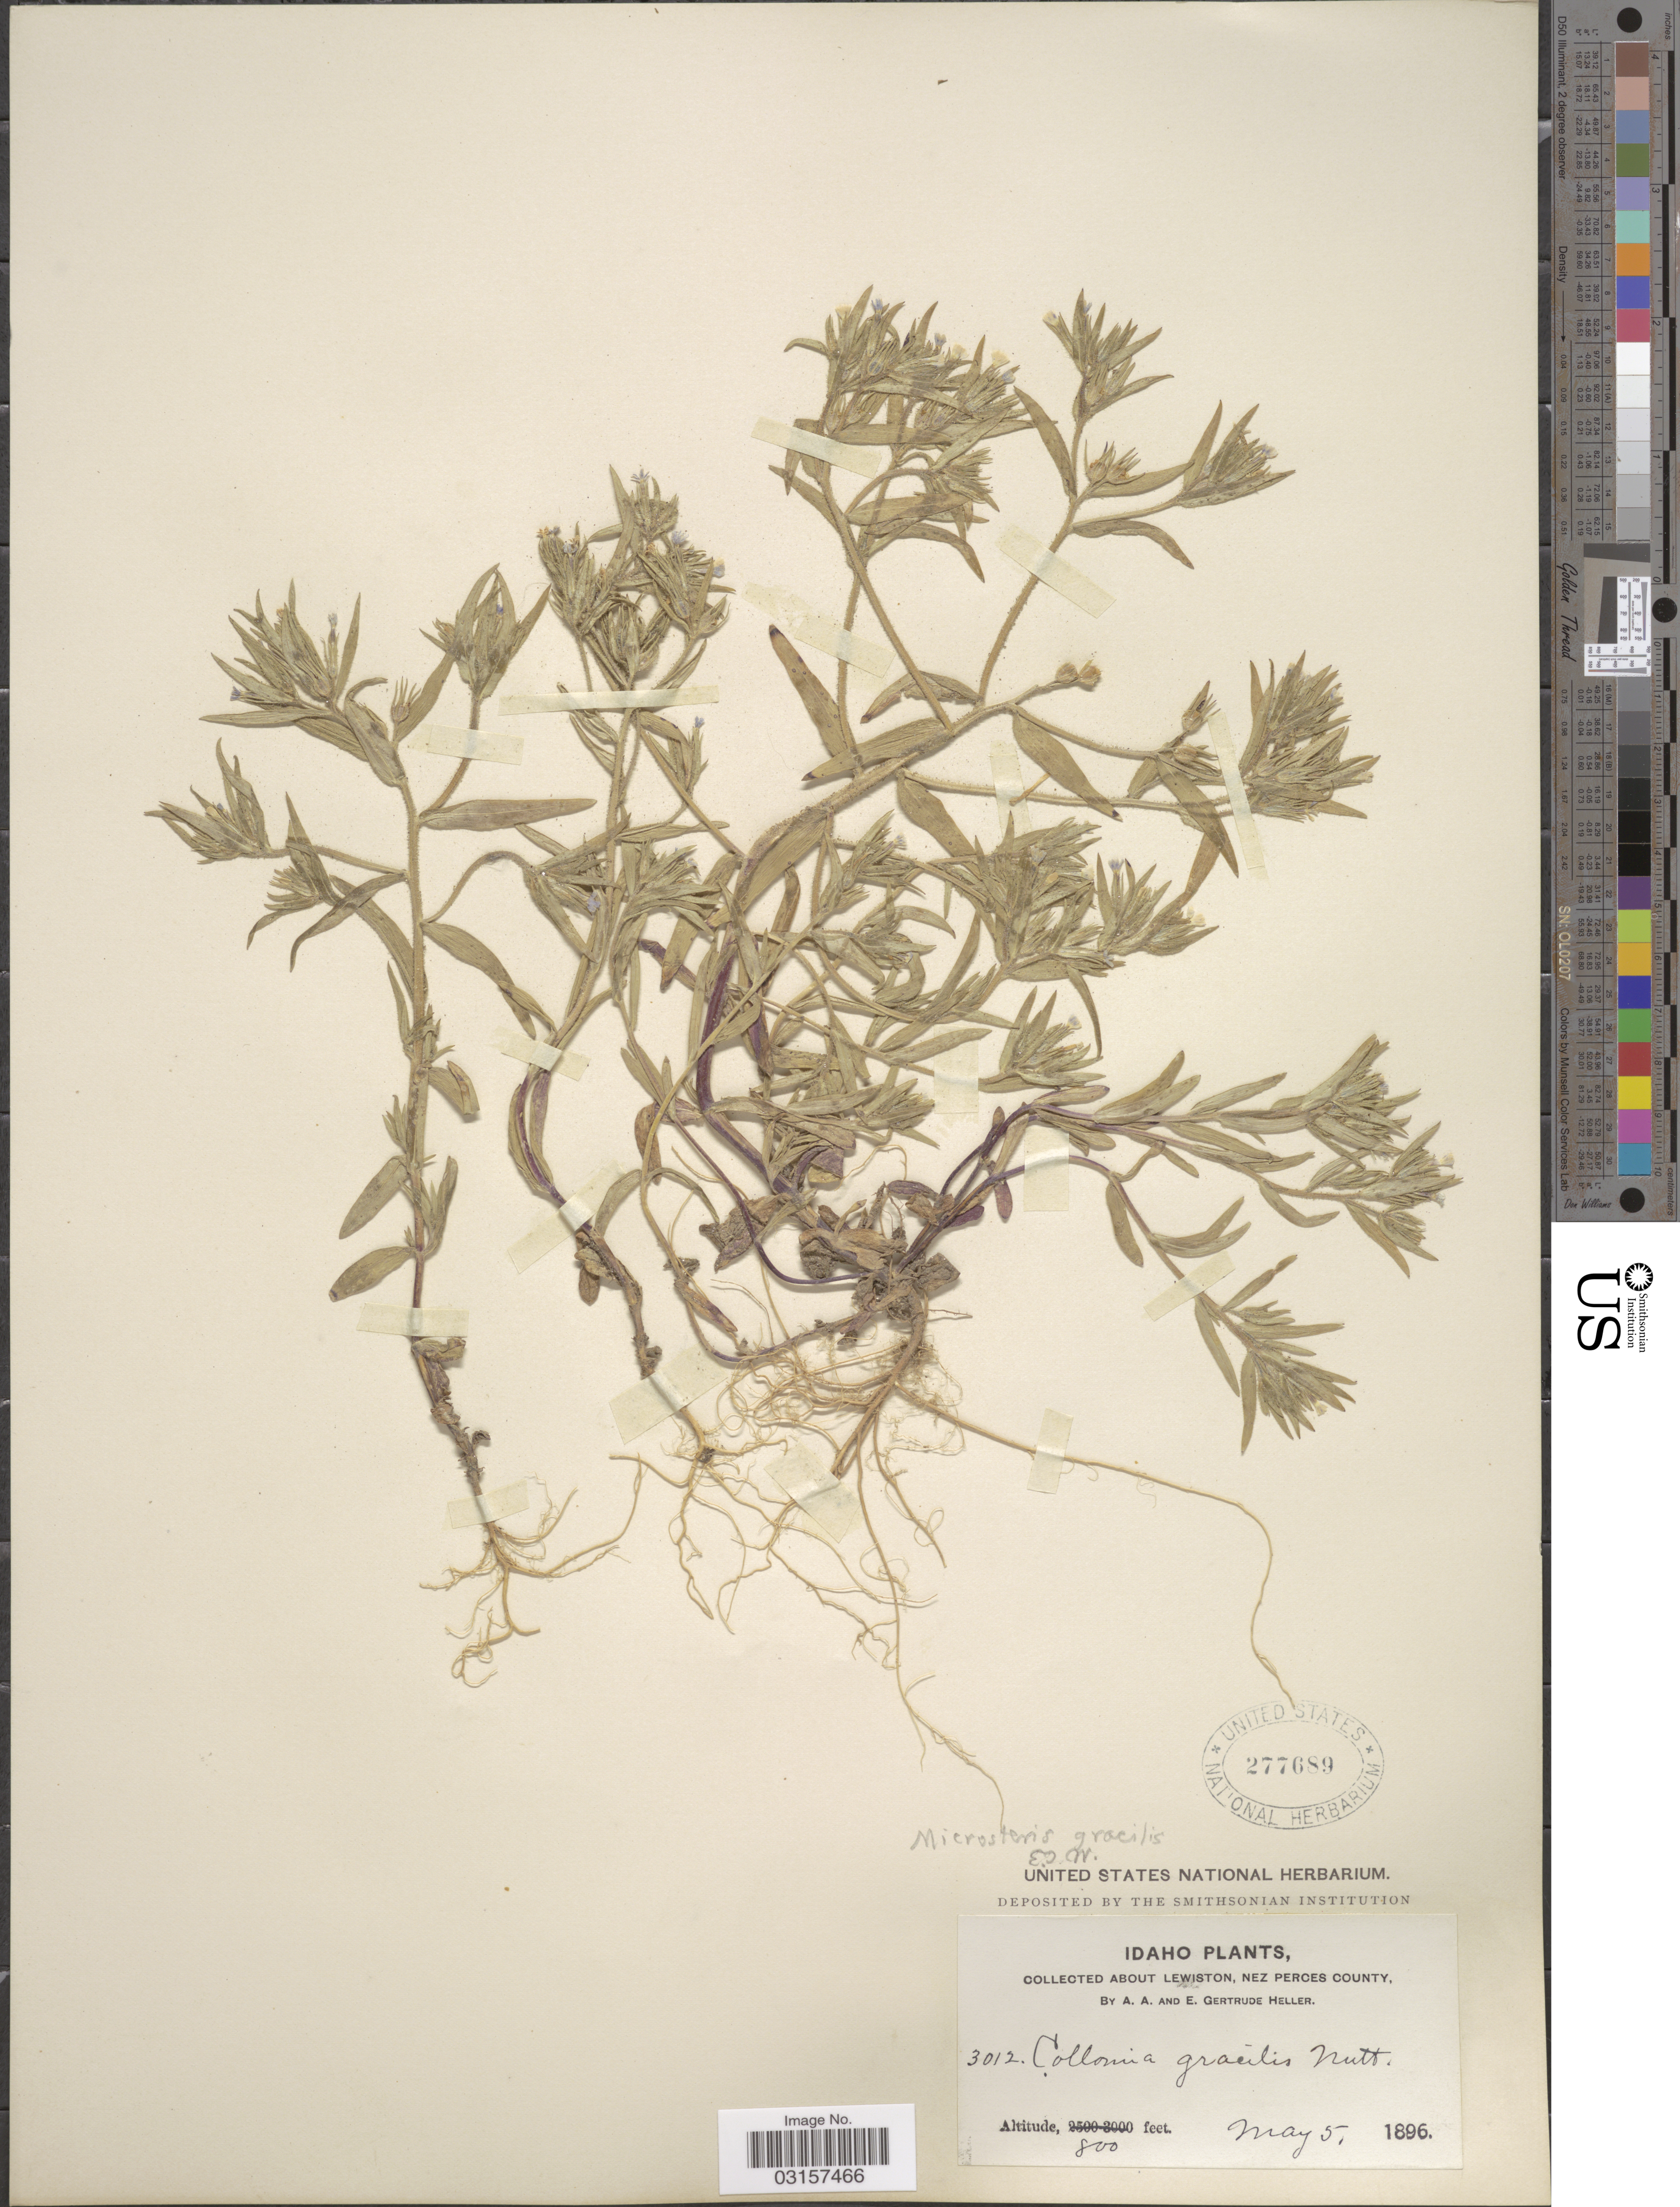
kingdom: Plantae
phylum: Tracheophyta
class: Magnoliopsida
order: Ericales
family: Polemoniaceae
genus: Microsteris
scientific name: Microsteris gracilis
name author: (Hook.) Greene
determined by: (US) Smithsonian Institution - National Museum of Natural History - Department of Botany (UNITED STATES)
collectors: A. A. Heller & E. Gertrude Heller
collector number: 3012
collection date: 1896-05-05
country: United States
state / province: Idaho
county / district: Nez Perce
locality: About Lewiston.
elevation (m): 244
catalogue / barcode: US 277689